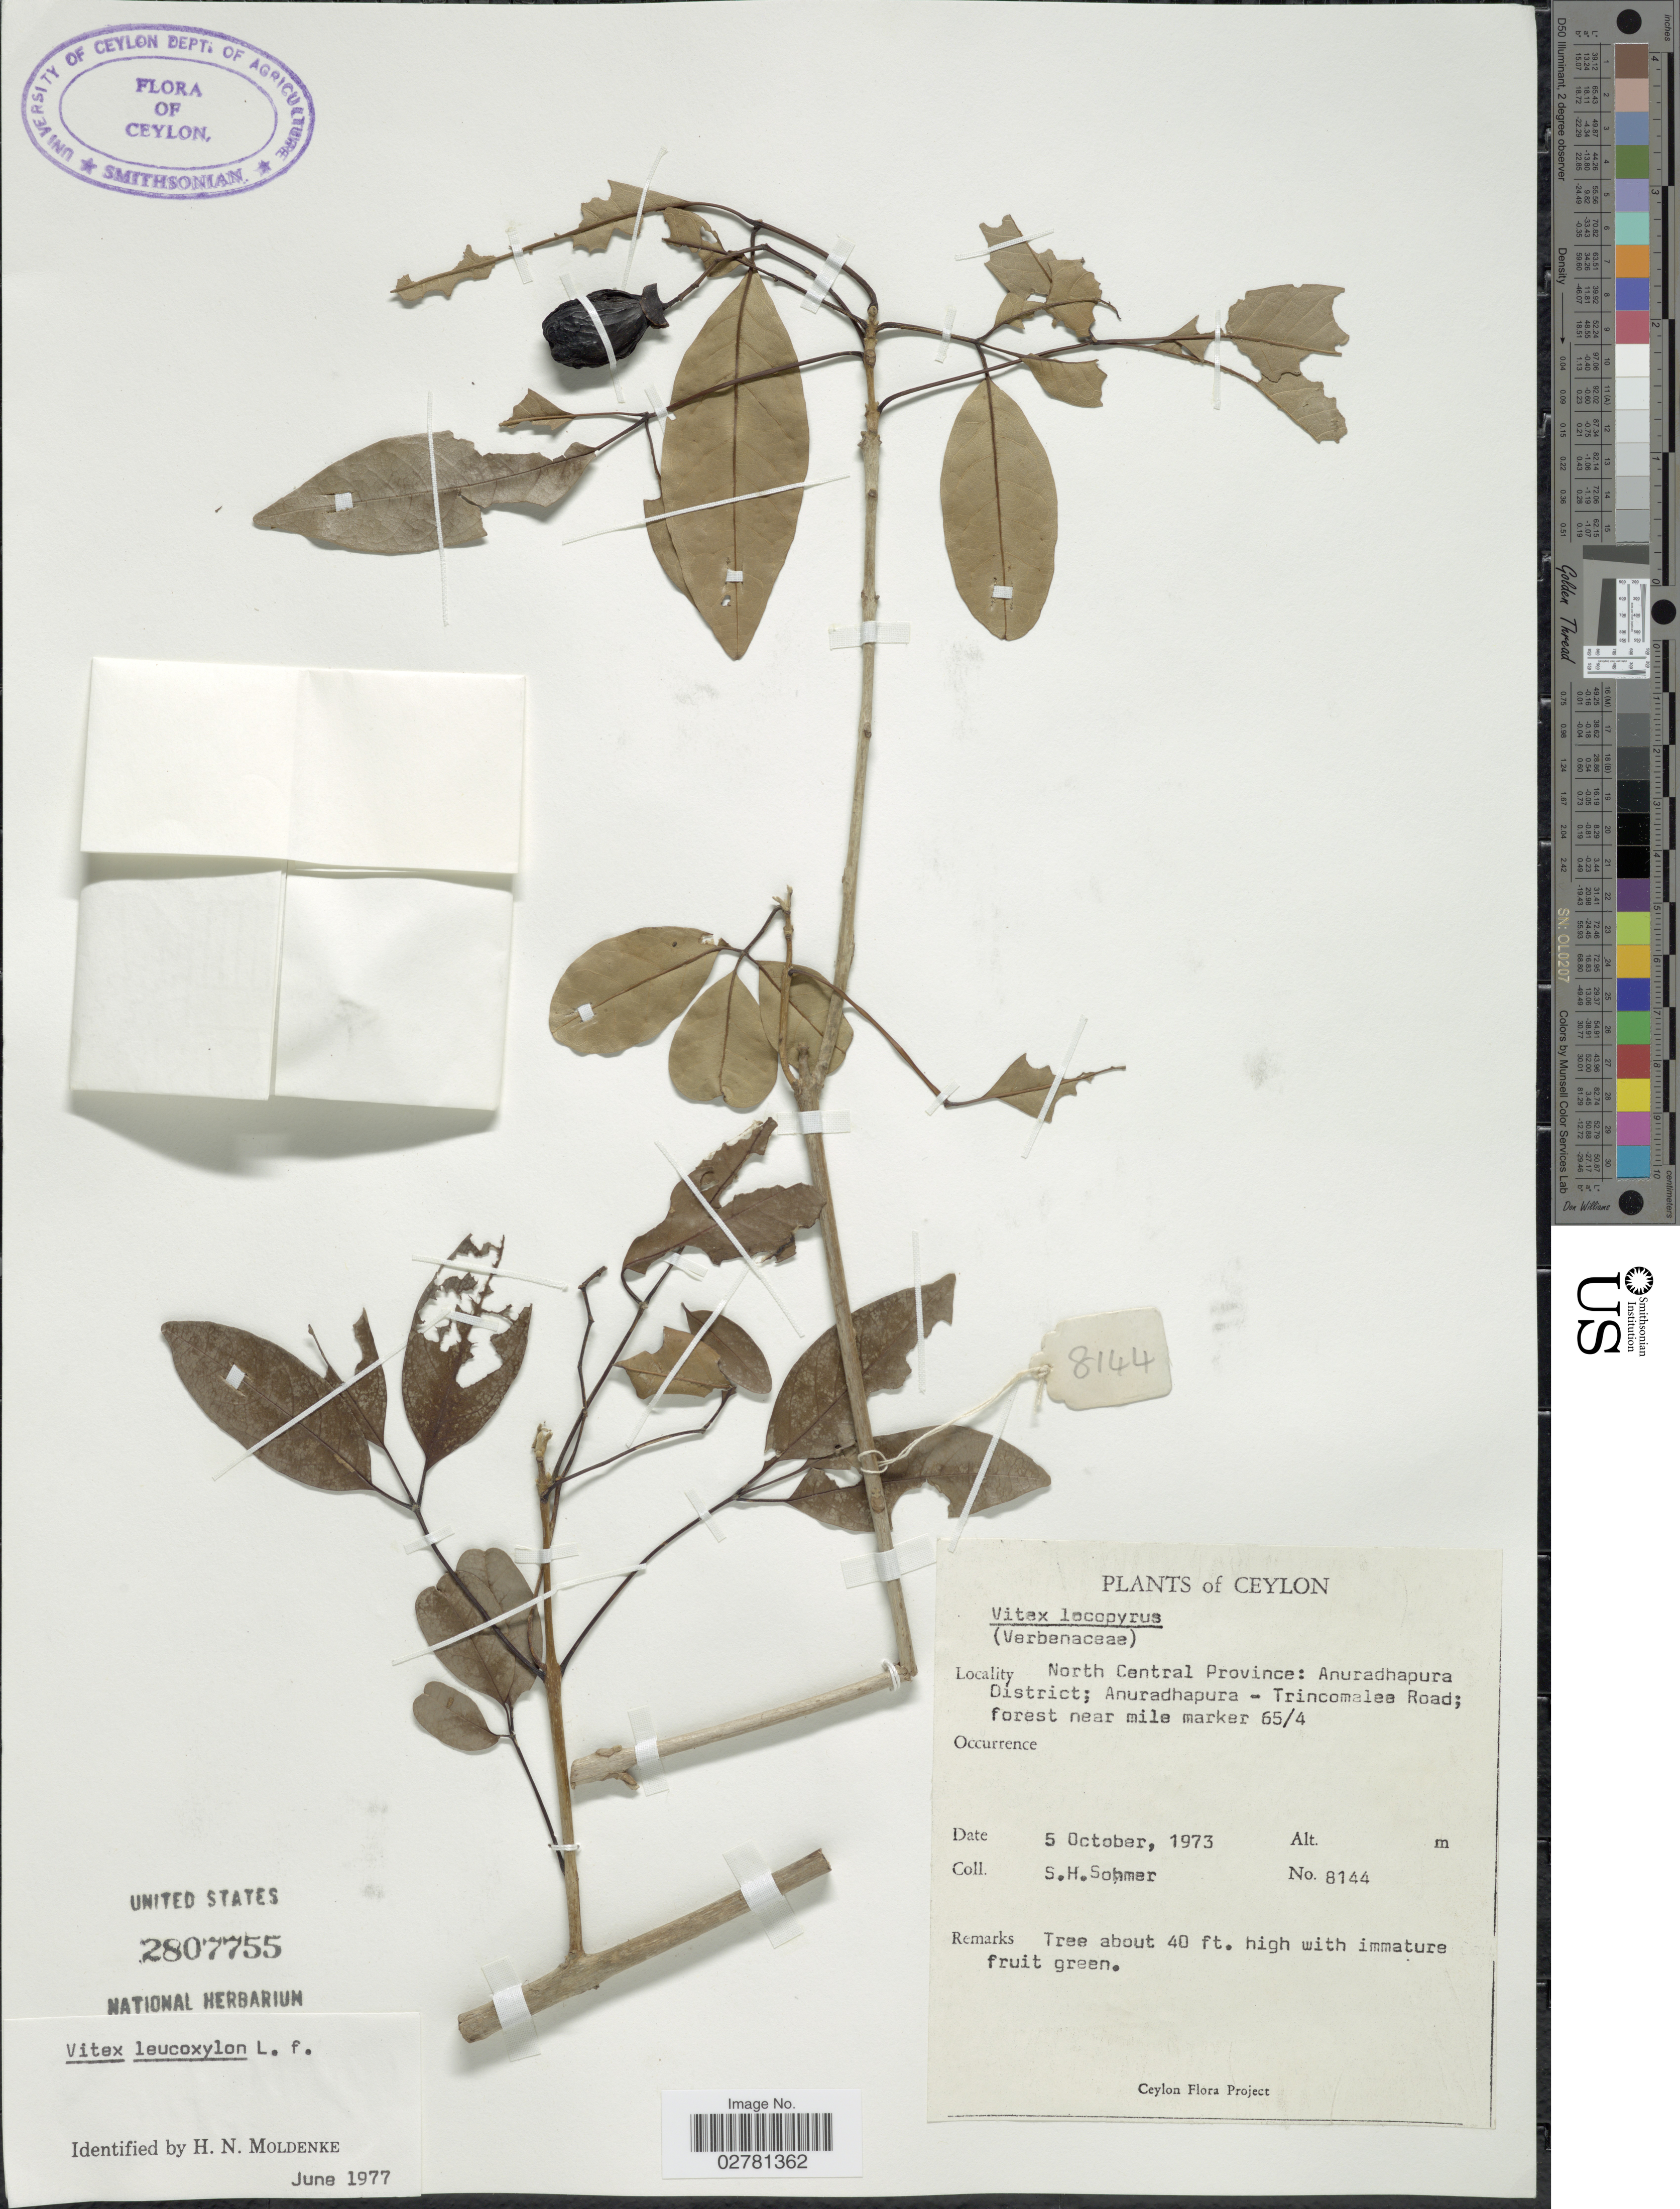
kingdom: Plantae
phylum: Tracheophyta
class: Magnoliopsida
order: Lamiales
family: Lamiaceae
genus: Vitex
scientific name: Vitex leucoxylon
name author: L. f.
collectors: S. H. Sohmer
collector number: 8144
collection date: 1973-10-05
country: Sri Lanka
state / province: North Central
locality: Ceylon. Anuradhapura District; Anuradhapura-Trincomalea Road; forest near mile marker 65/4.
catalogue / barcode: US 2807755